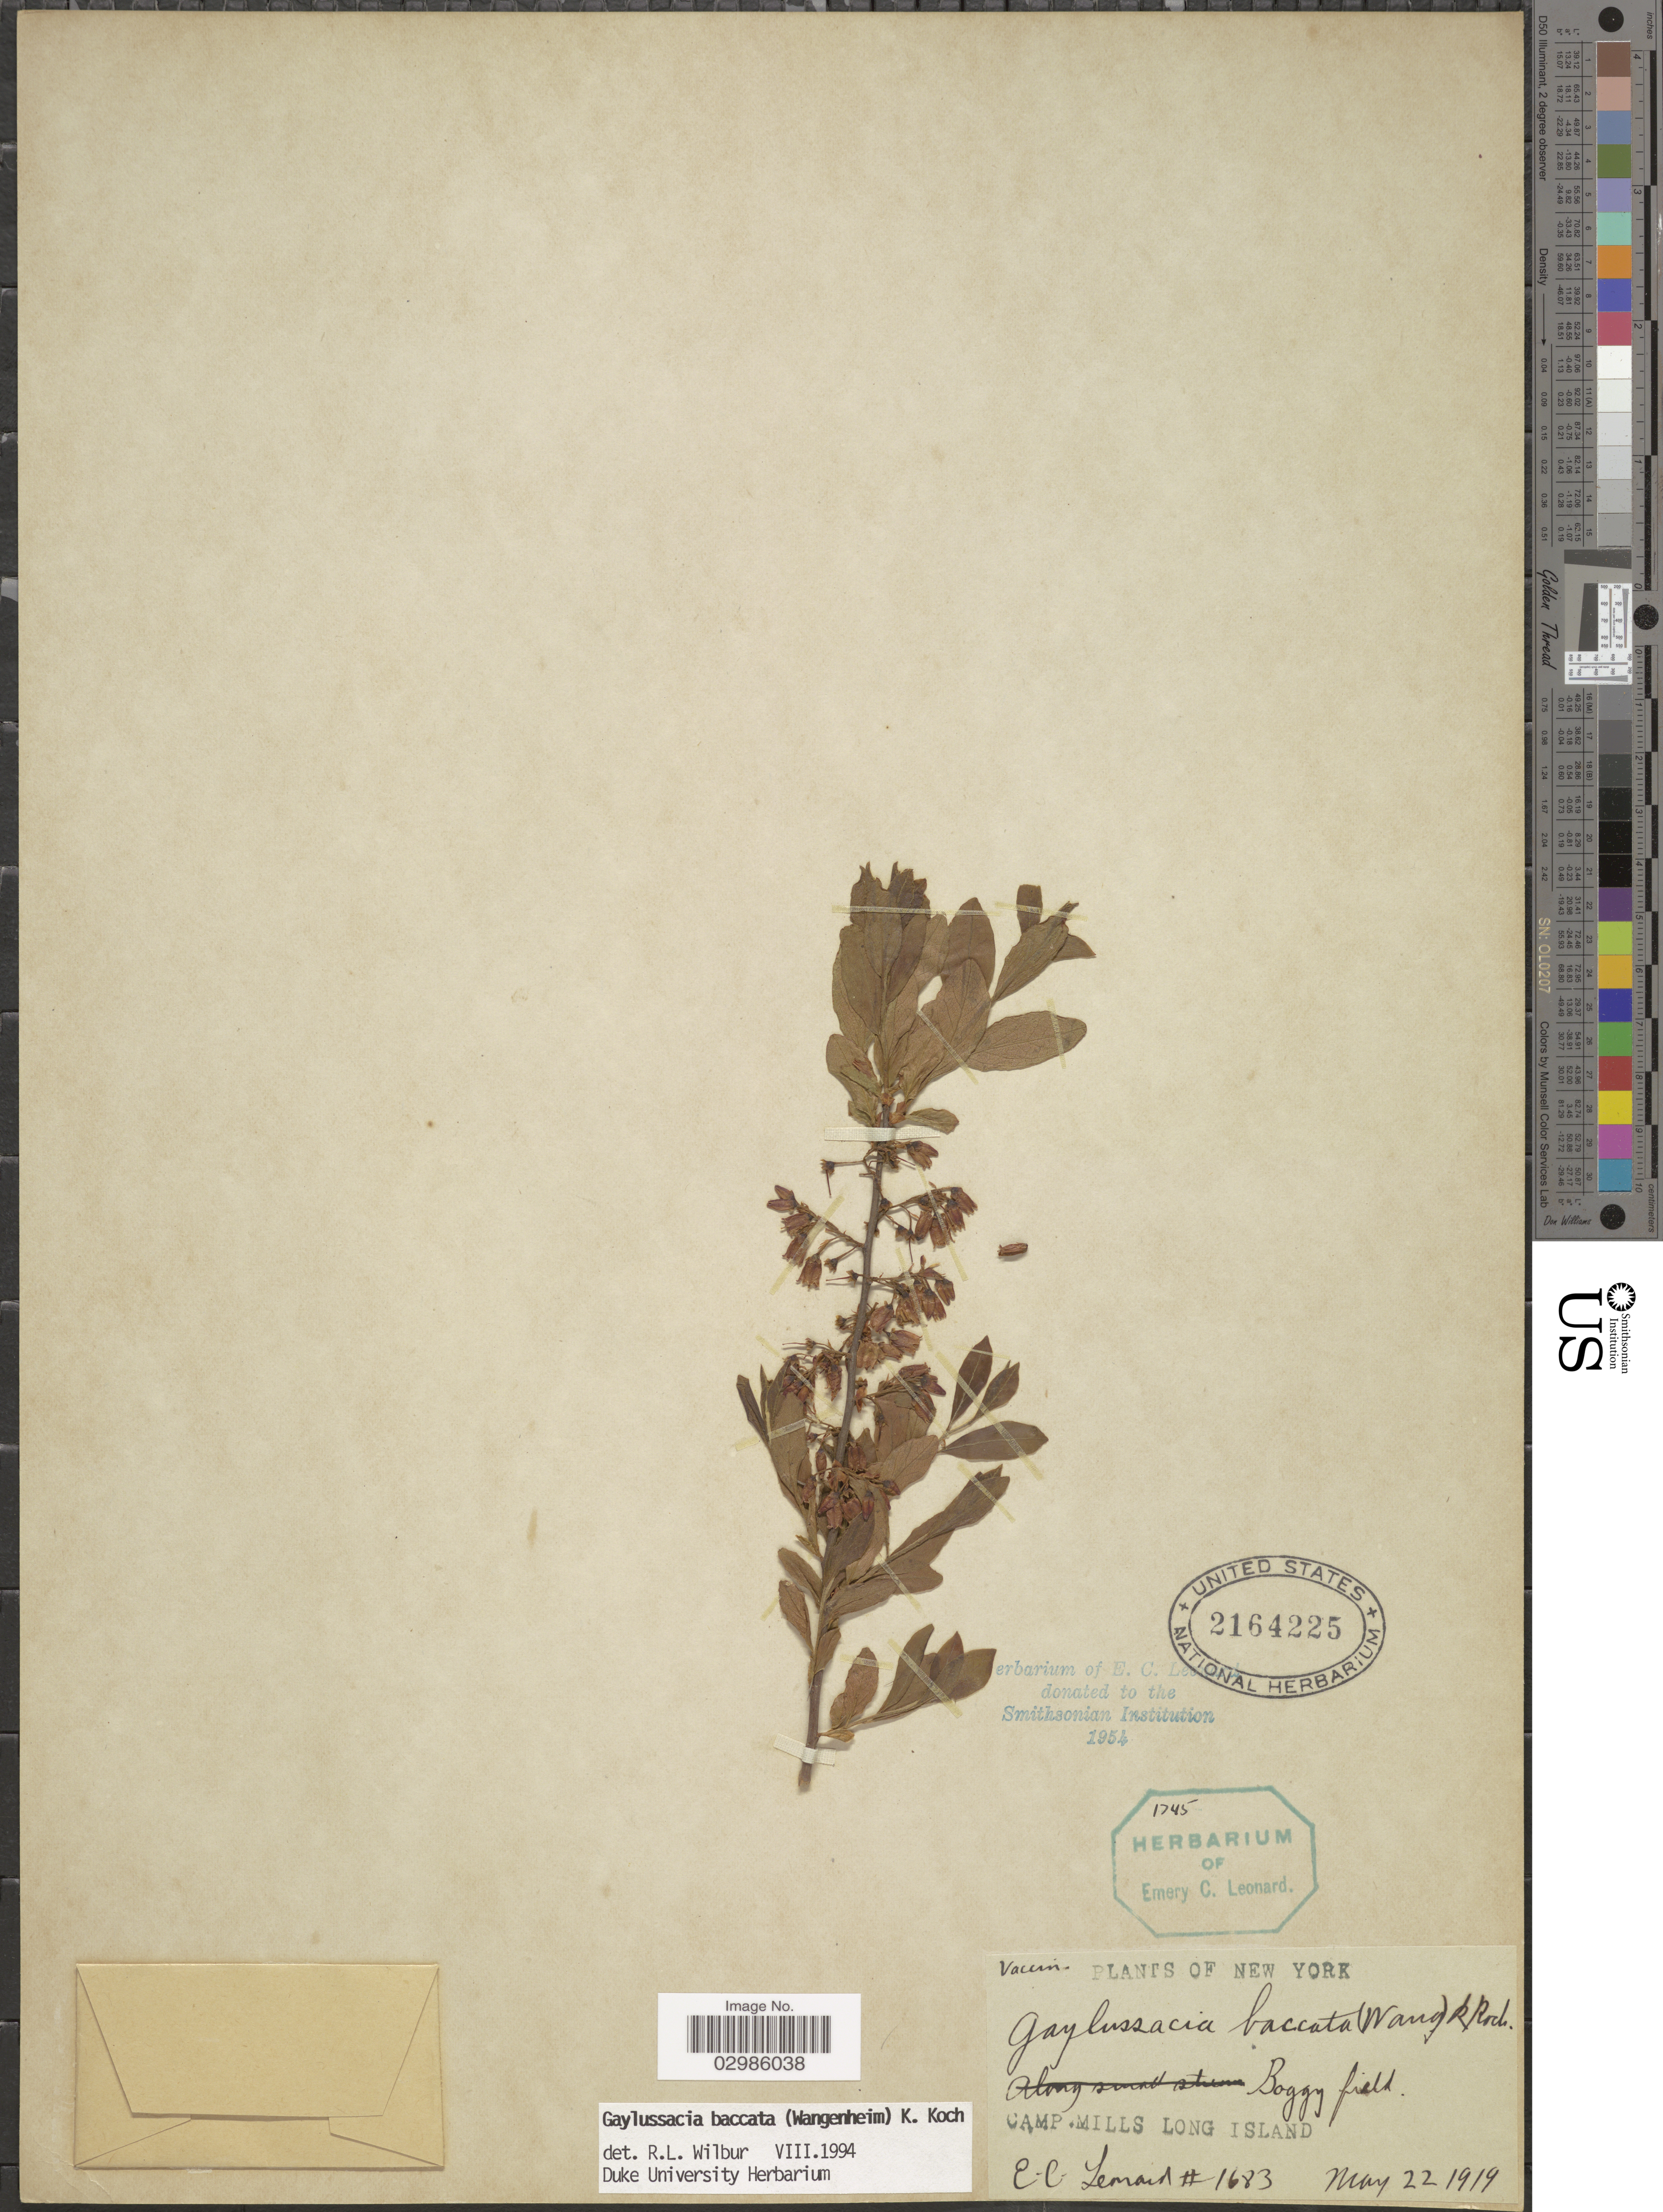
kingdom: Plantae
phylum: Tracheophyta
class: Magnoliopsida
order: Ericales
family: Ericaceae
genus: Gaylussacia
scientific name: Gaylussacia baccata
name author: (Wangenh.) K. Koch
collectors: E. C. Leonard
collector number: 1683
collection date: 1919-05-22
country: United States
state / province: New York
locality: Boggy field. Camp Mills Long Island.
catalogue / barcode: US 2164225